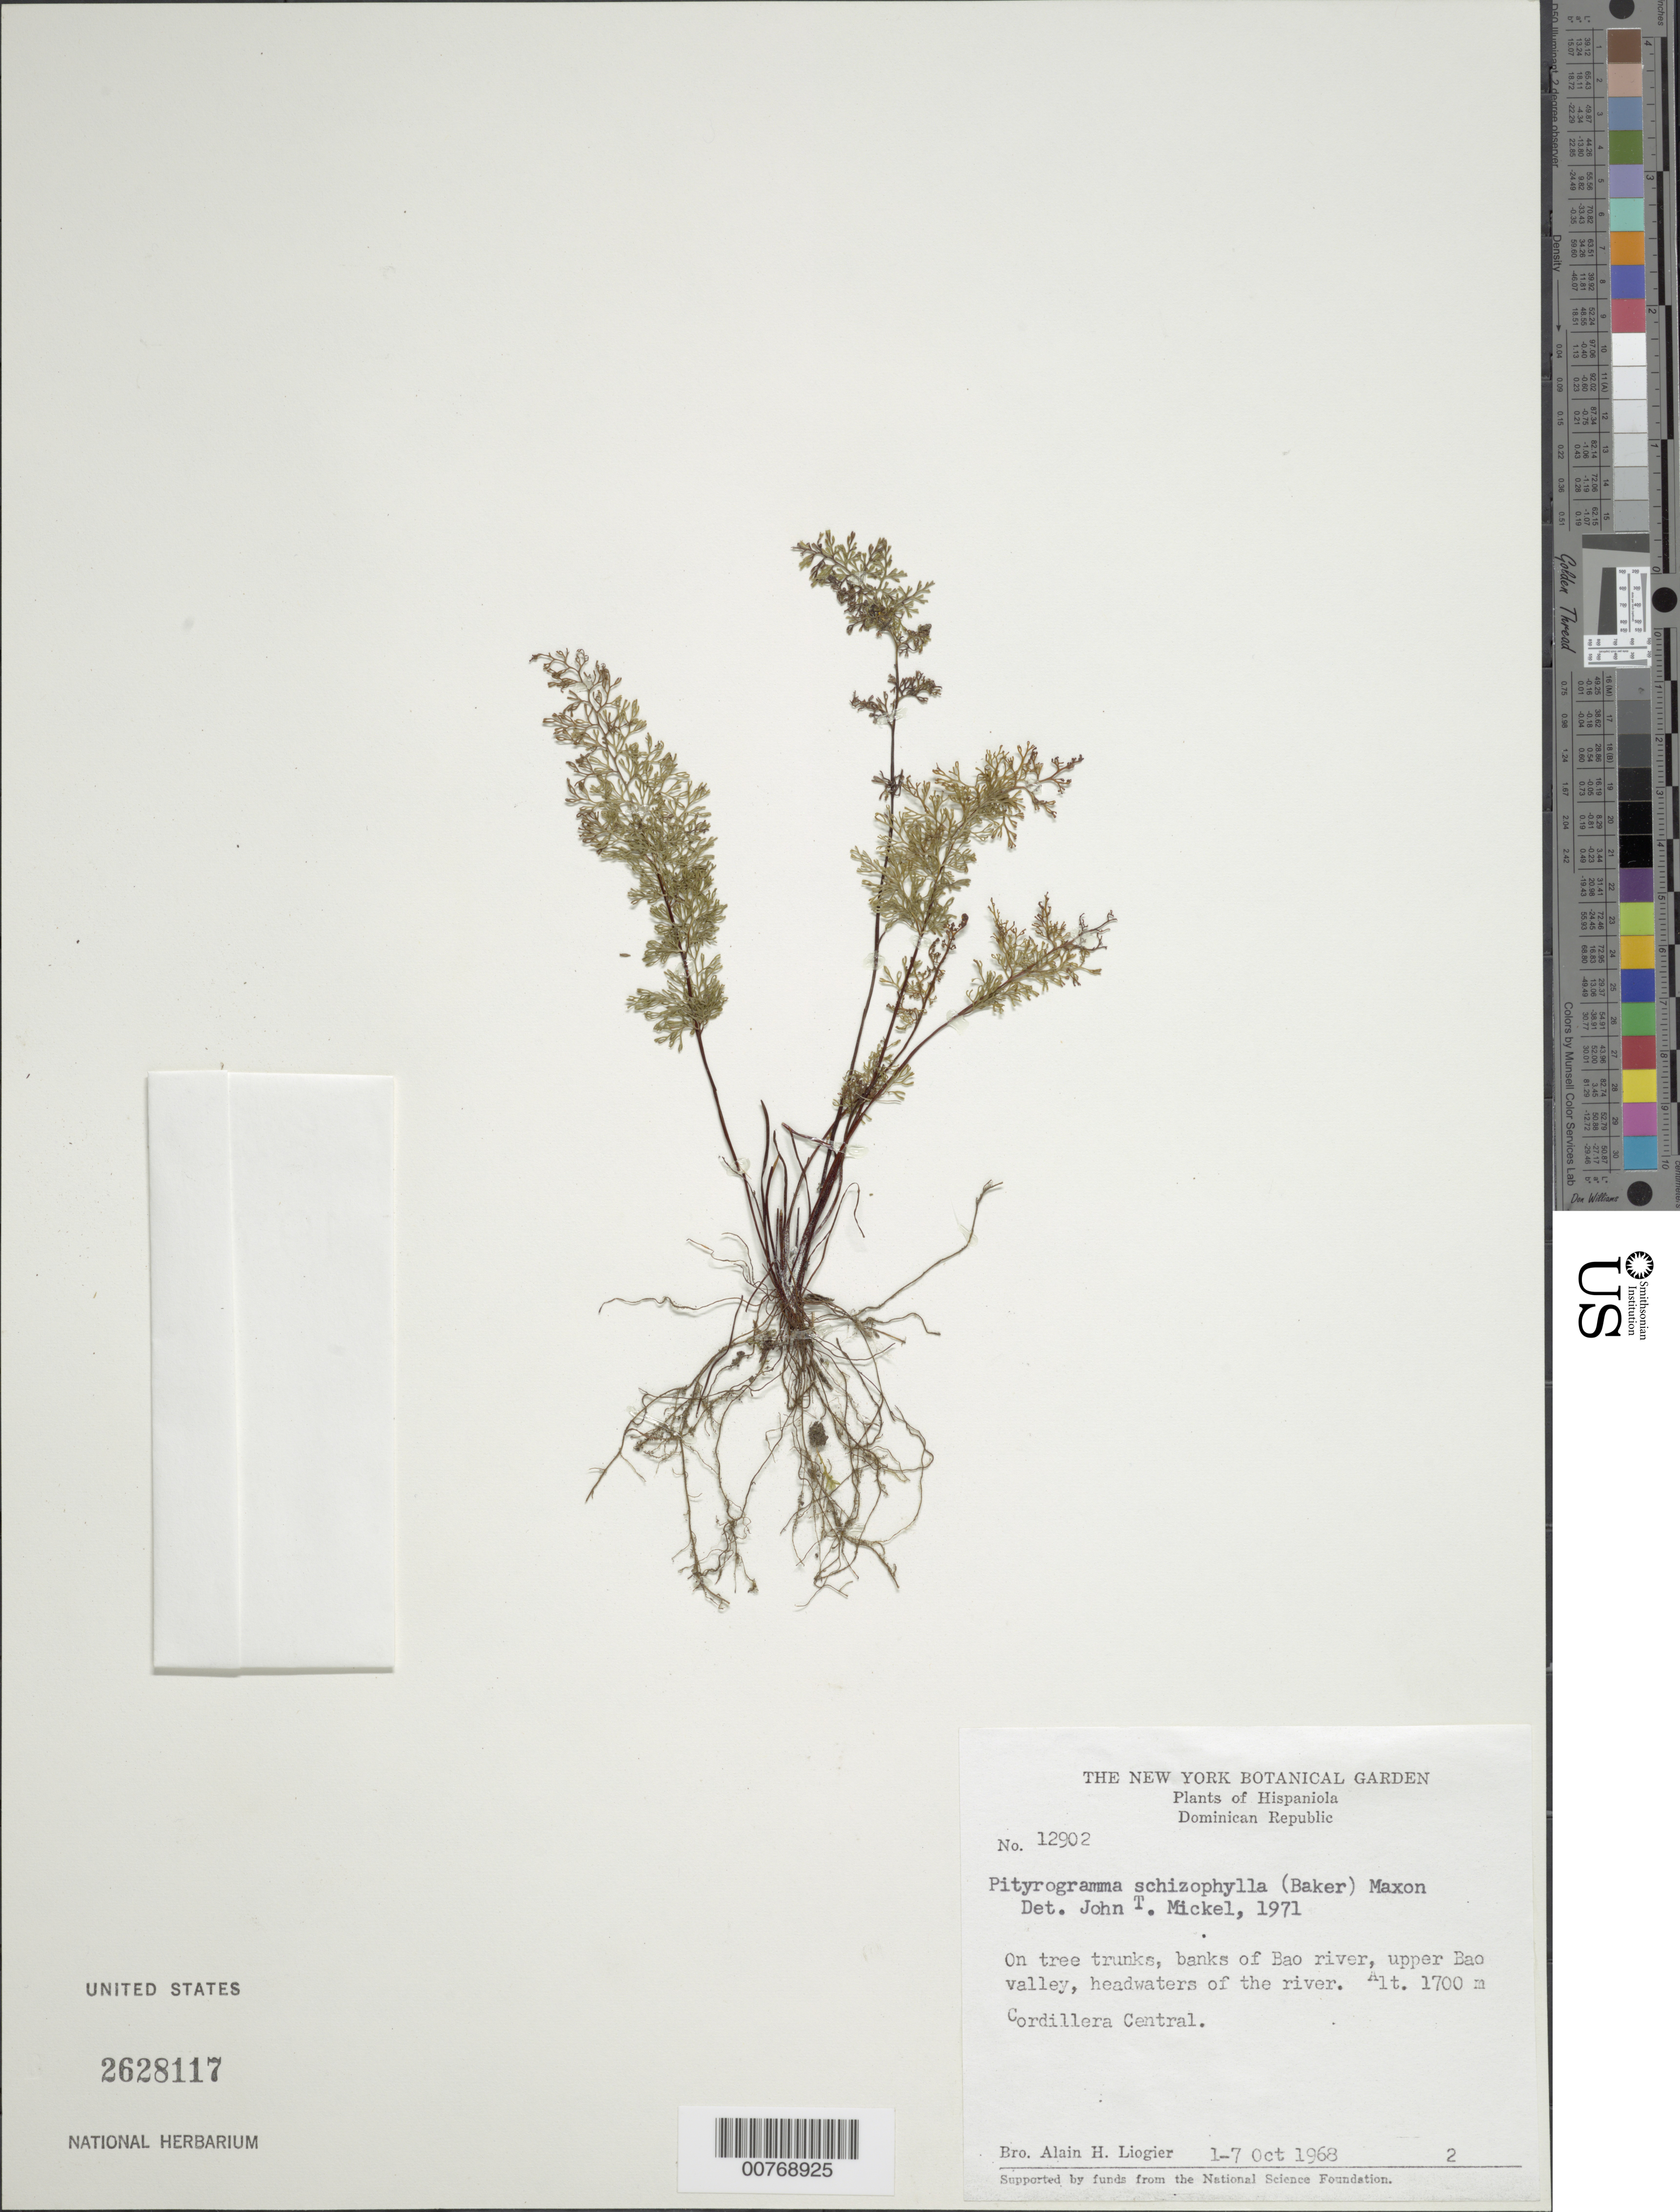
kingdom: Plantae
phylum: Tracheophyta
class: Polypodiopsida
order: Polypodiales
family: Pteridaceae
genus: Pityrogramma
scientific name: Pityrogramma schizophylla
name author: (Baker) Maxon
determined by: Mickel, J. T., (NY), New York Botanical Garden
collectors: A. H. Liogier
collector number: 12902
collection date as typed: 01 Oct 1968 to 07 Oct 1968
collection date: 1968-10-01/1968-10-07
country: Dominican Republic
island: Hispaniola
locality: Banks of Bao River, upper Bao valley, headwaters of river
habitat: On tree trunks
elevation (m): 1700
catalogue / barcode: US 2628117